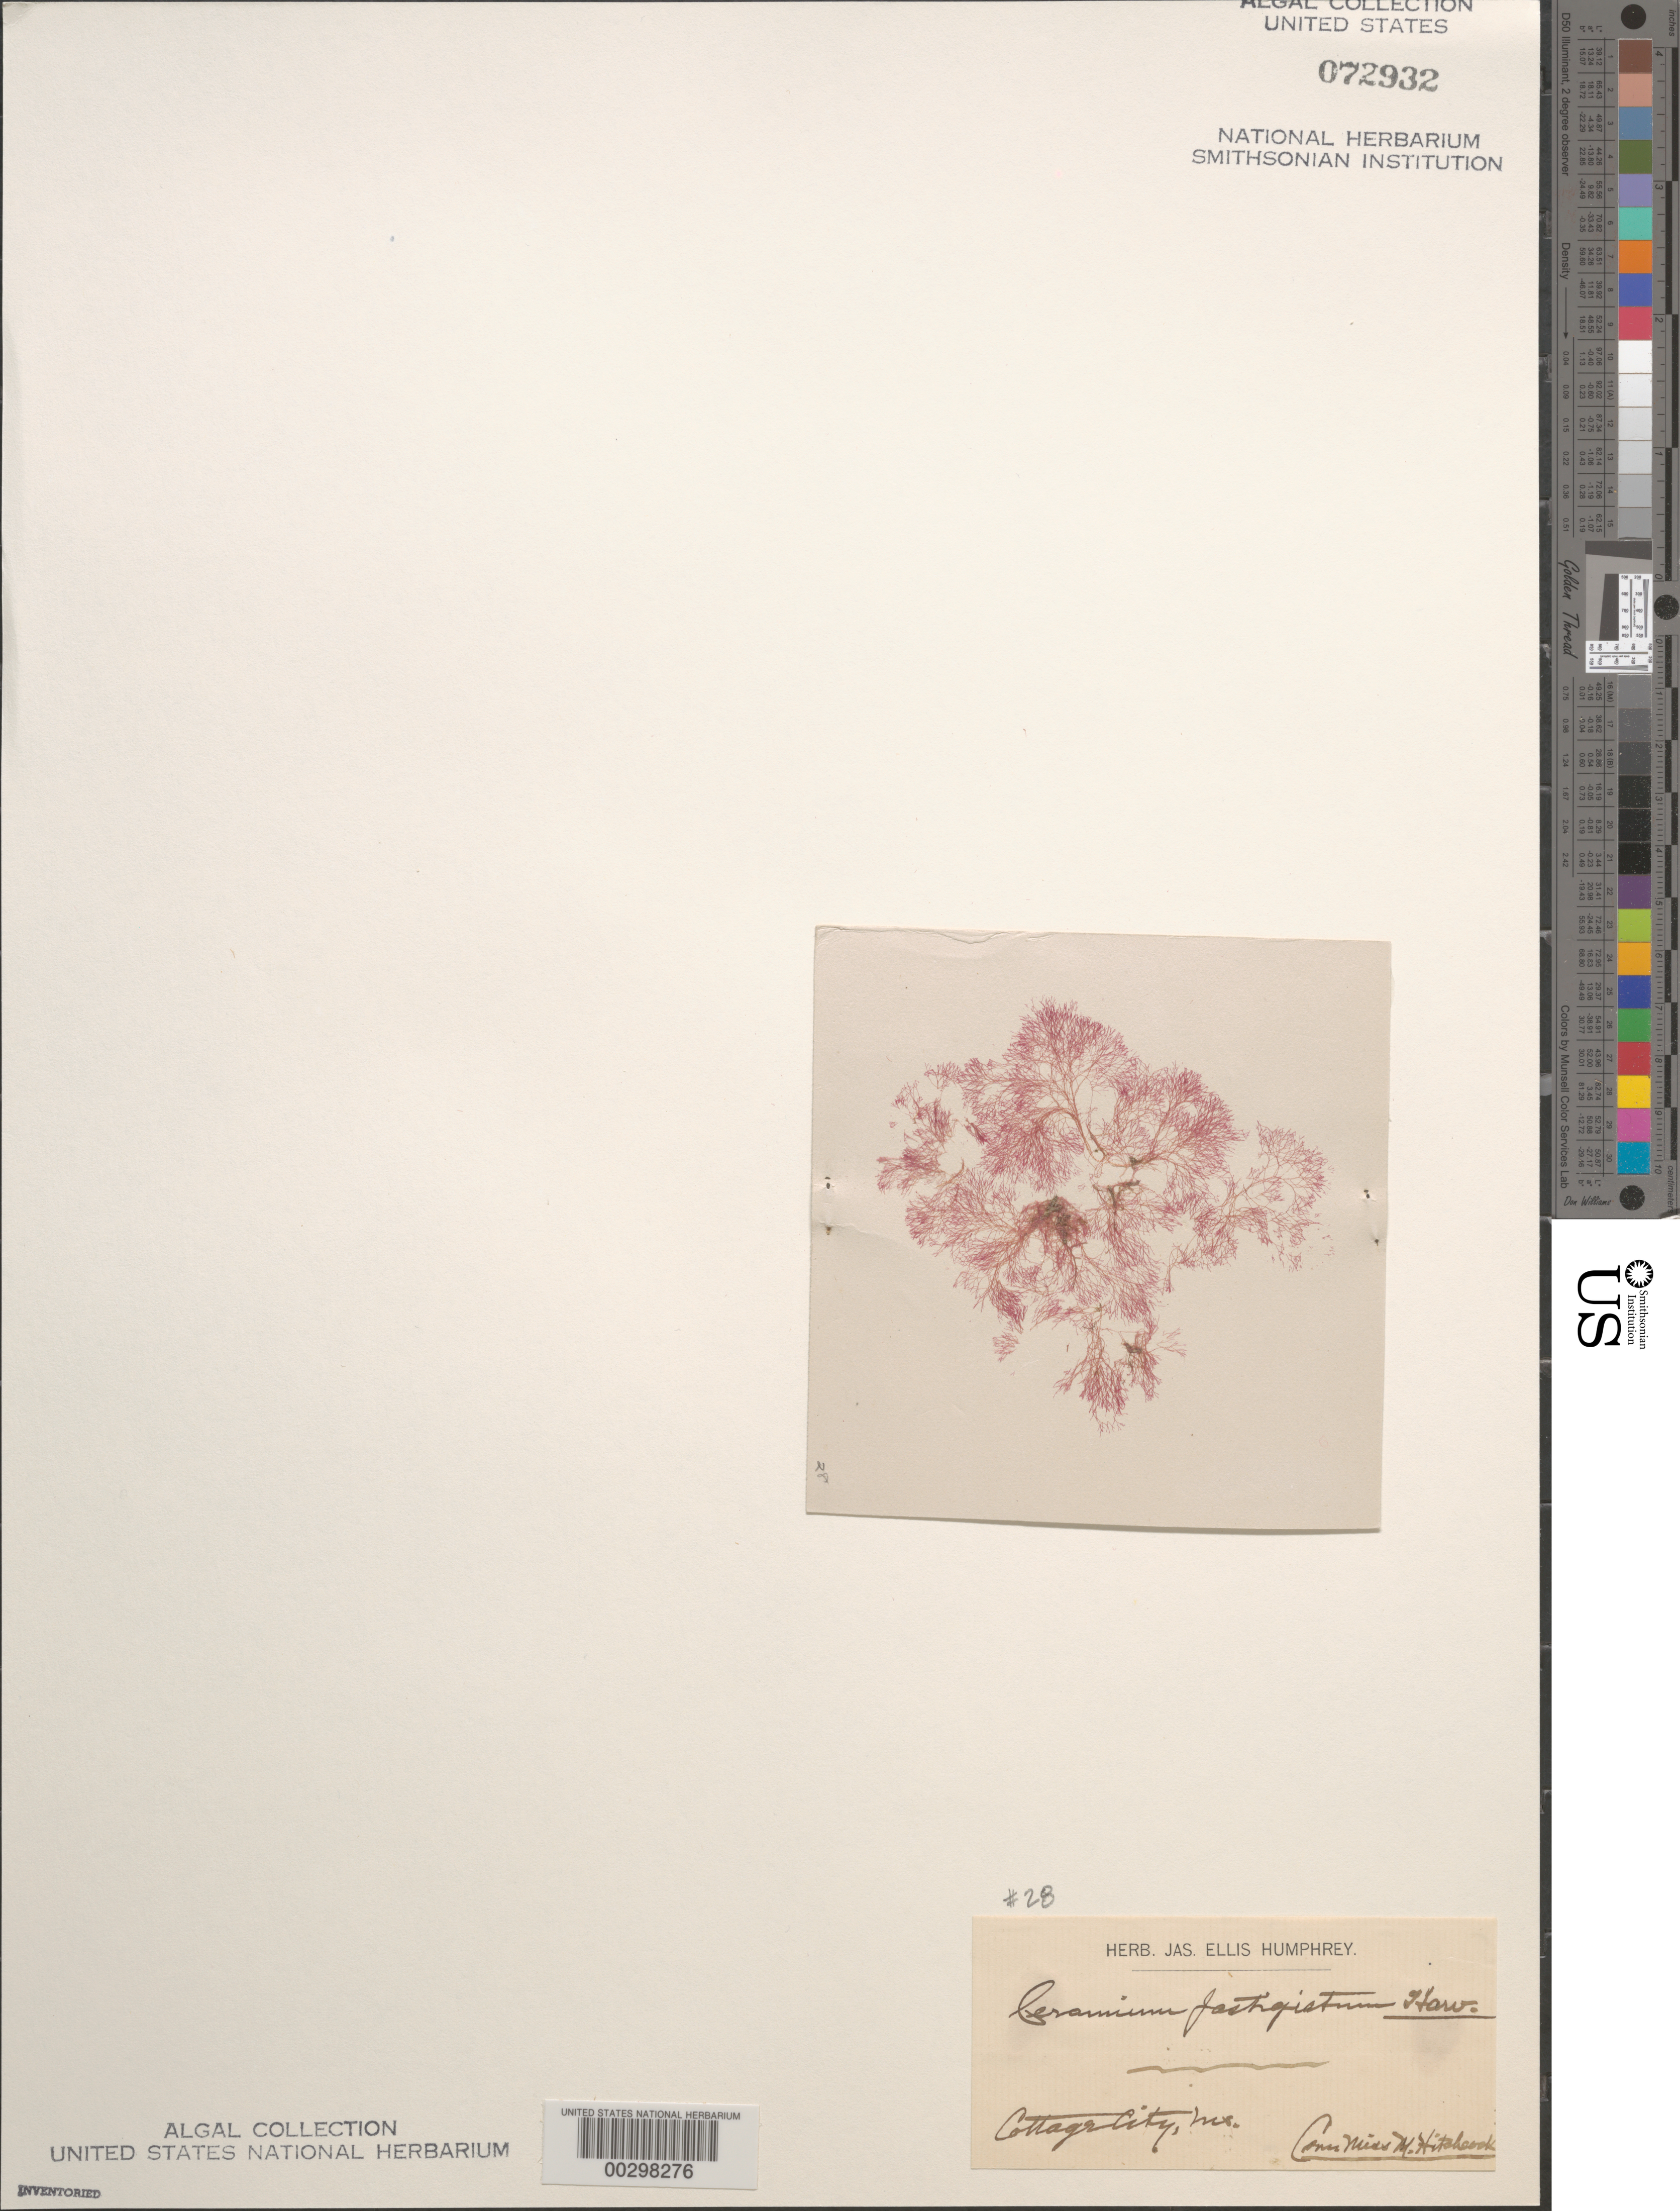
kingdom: Plantae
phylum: Rhodophyta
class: Florideophyceae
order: Ceramiales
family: Ceramiaceae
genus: Ceramium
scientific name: Ceramium fastigiatum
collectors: M. Hitchcock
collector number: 28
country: United States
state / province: Massachusetts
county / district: Dukes County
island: Martha's Vineyard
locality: Cottage City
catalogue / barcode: US 72932